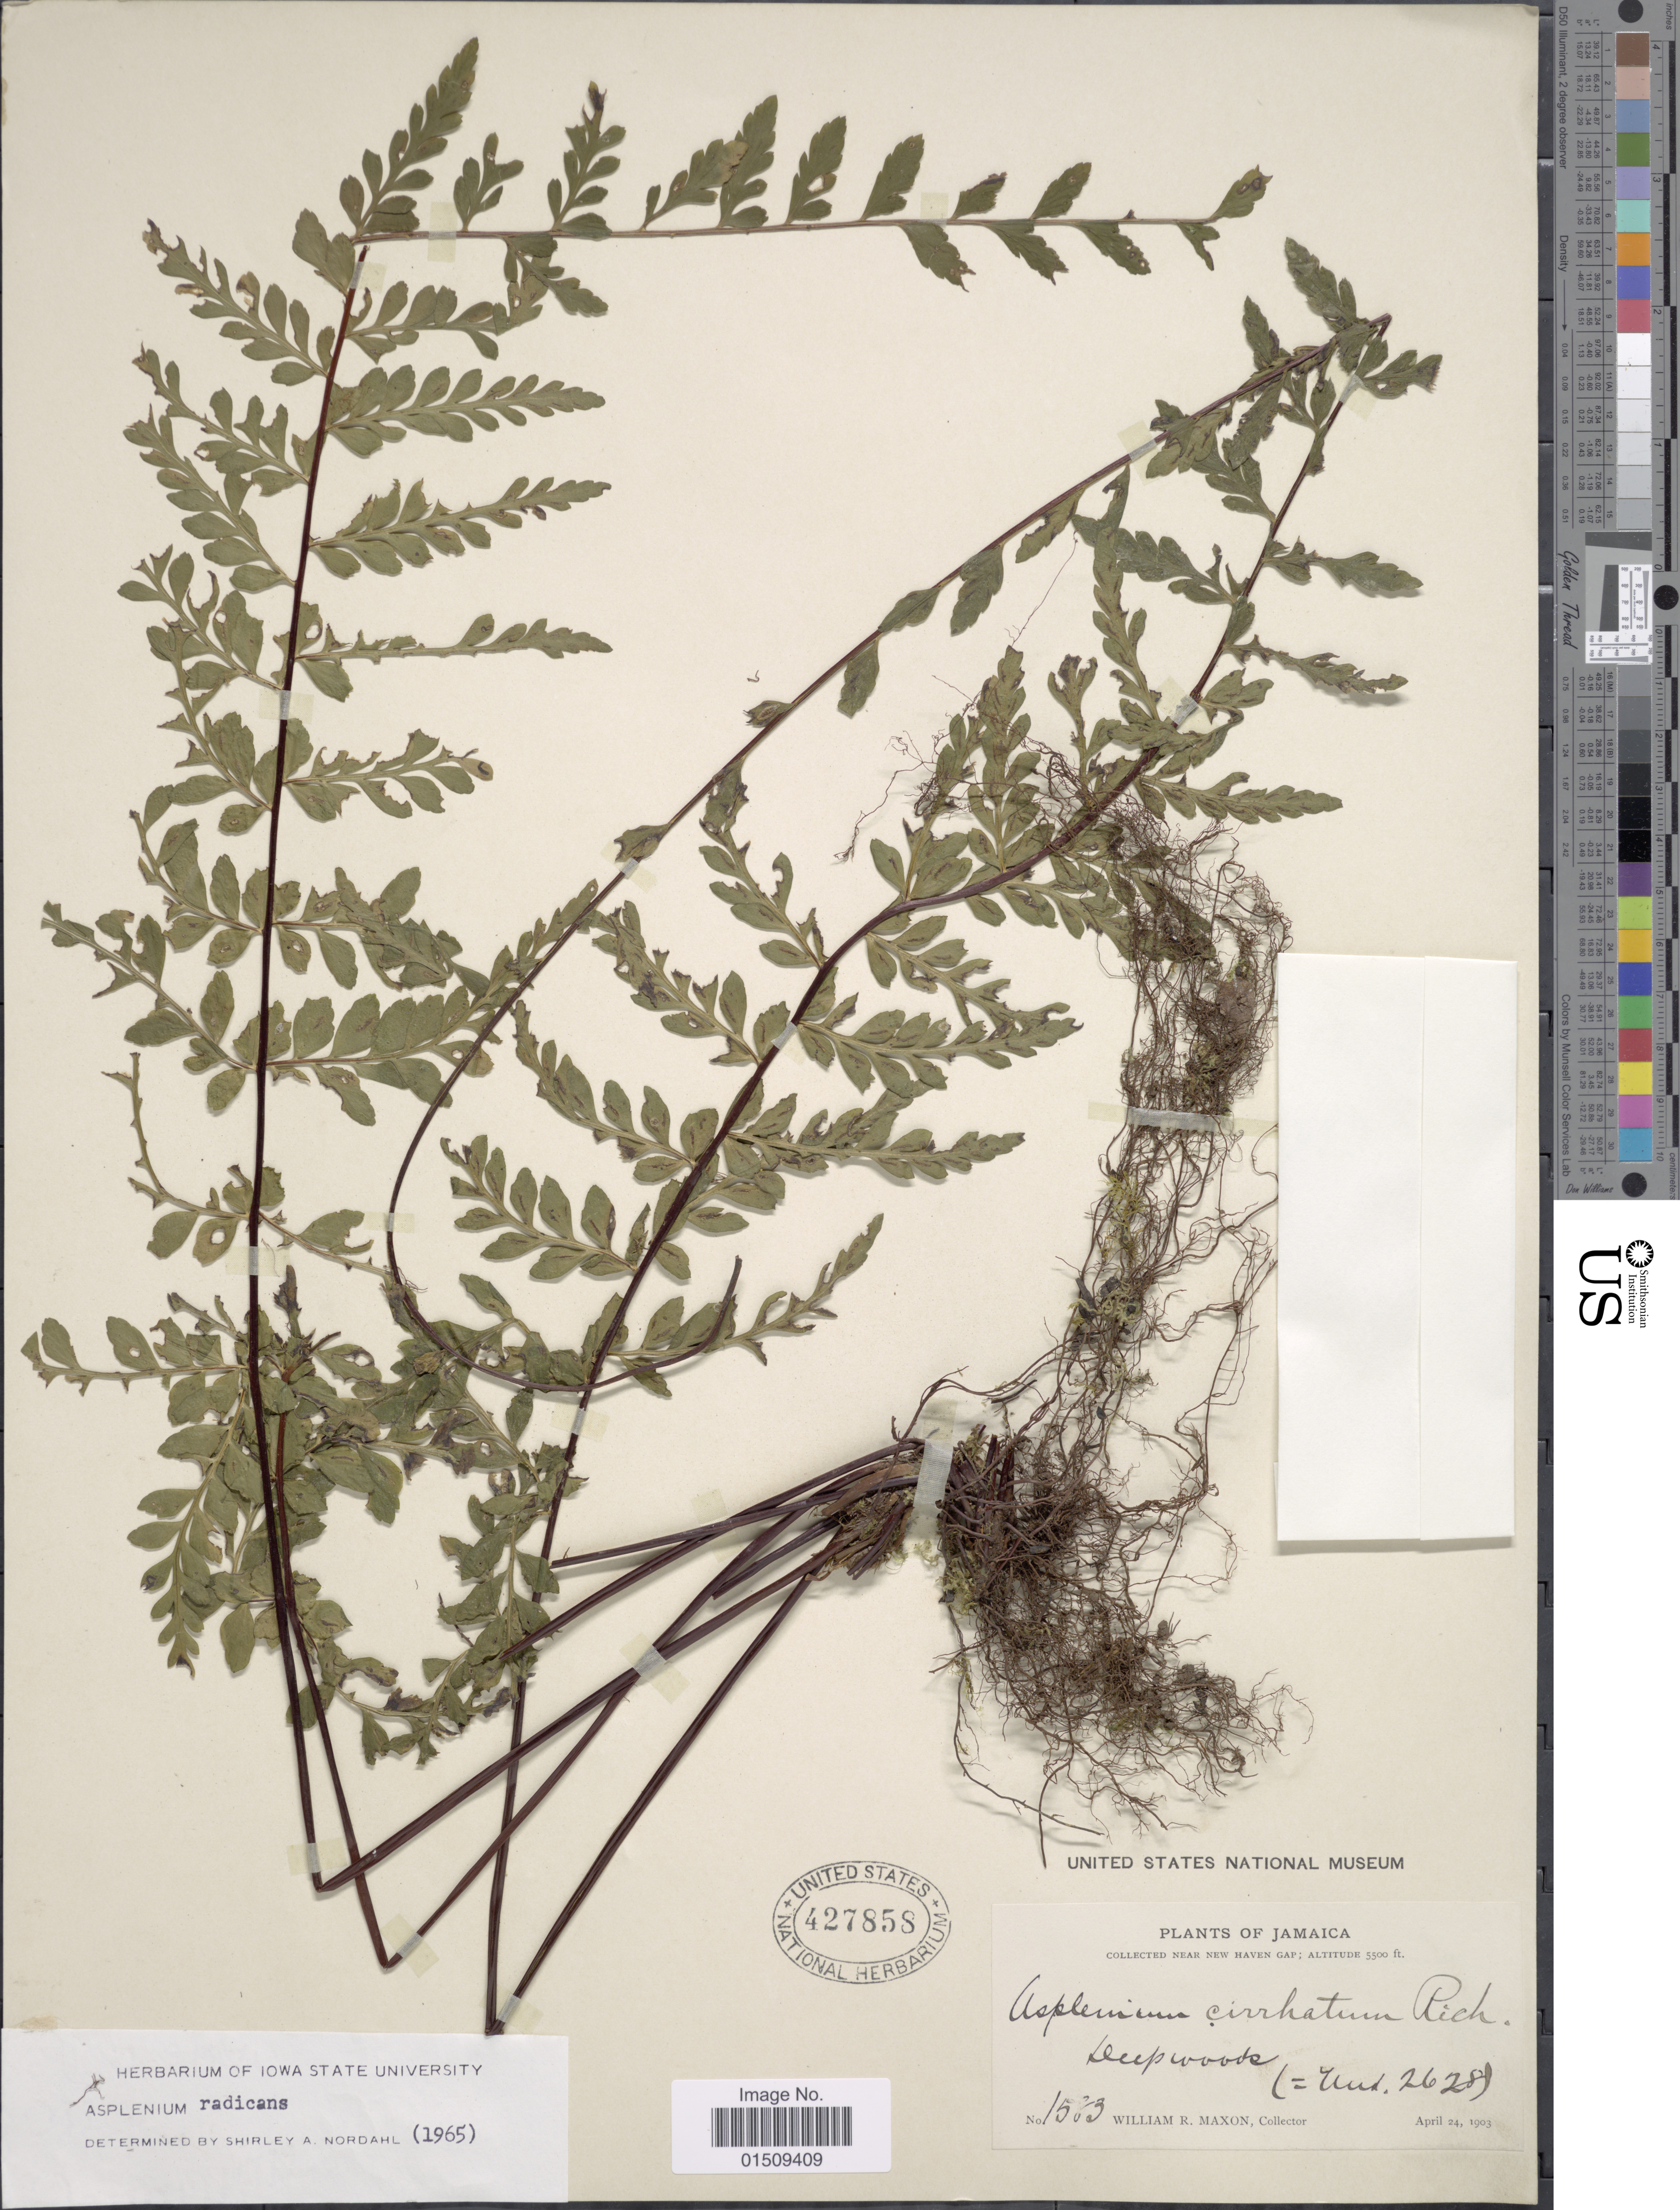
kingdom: Plantae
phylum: Tracheophyta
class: Polypodiopsida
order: Polypodiales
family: Aspleniaceae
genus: Asplenium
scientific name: Asplenium radicans var. radicans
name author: L.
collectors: W. R. Maxon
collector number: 1583*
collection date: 1903-04-24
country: Jamaica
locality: Near New Haven Gap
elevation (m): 1676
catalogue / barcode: US 427858